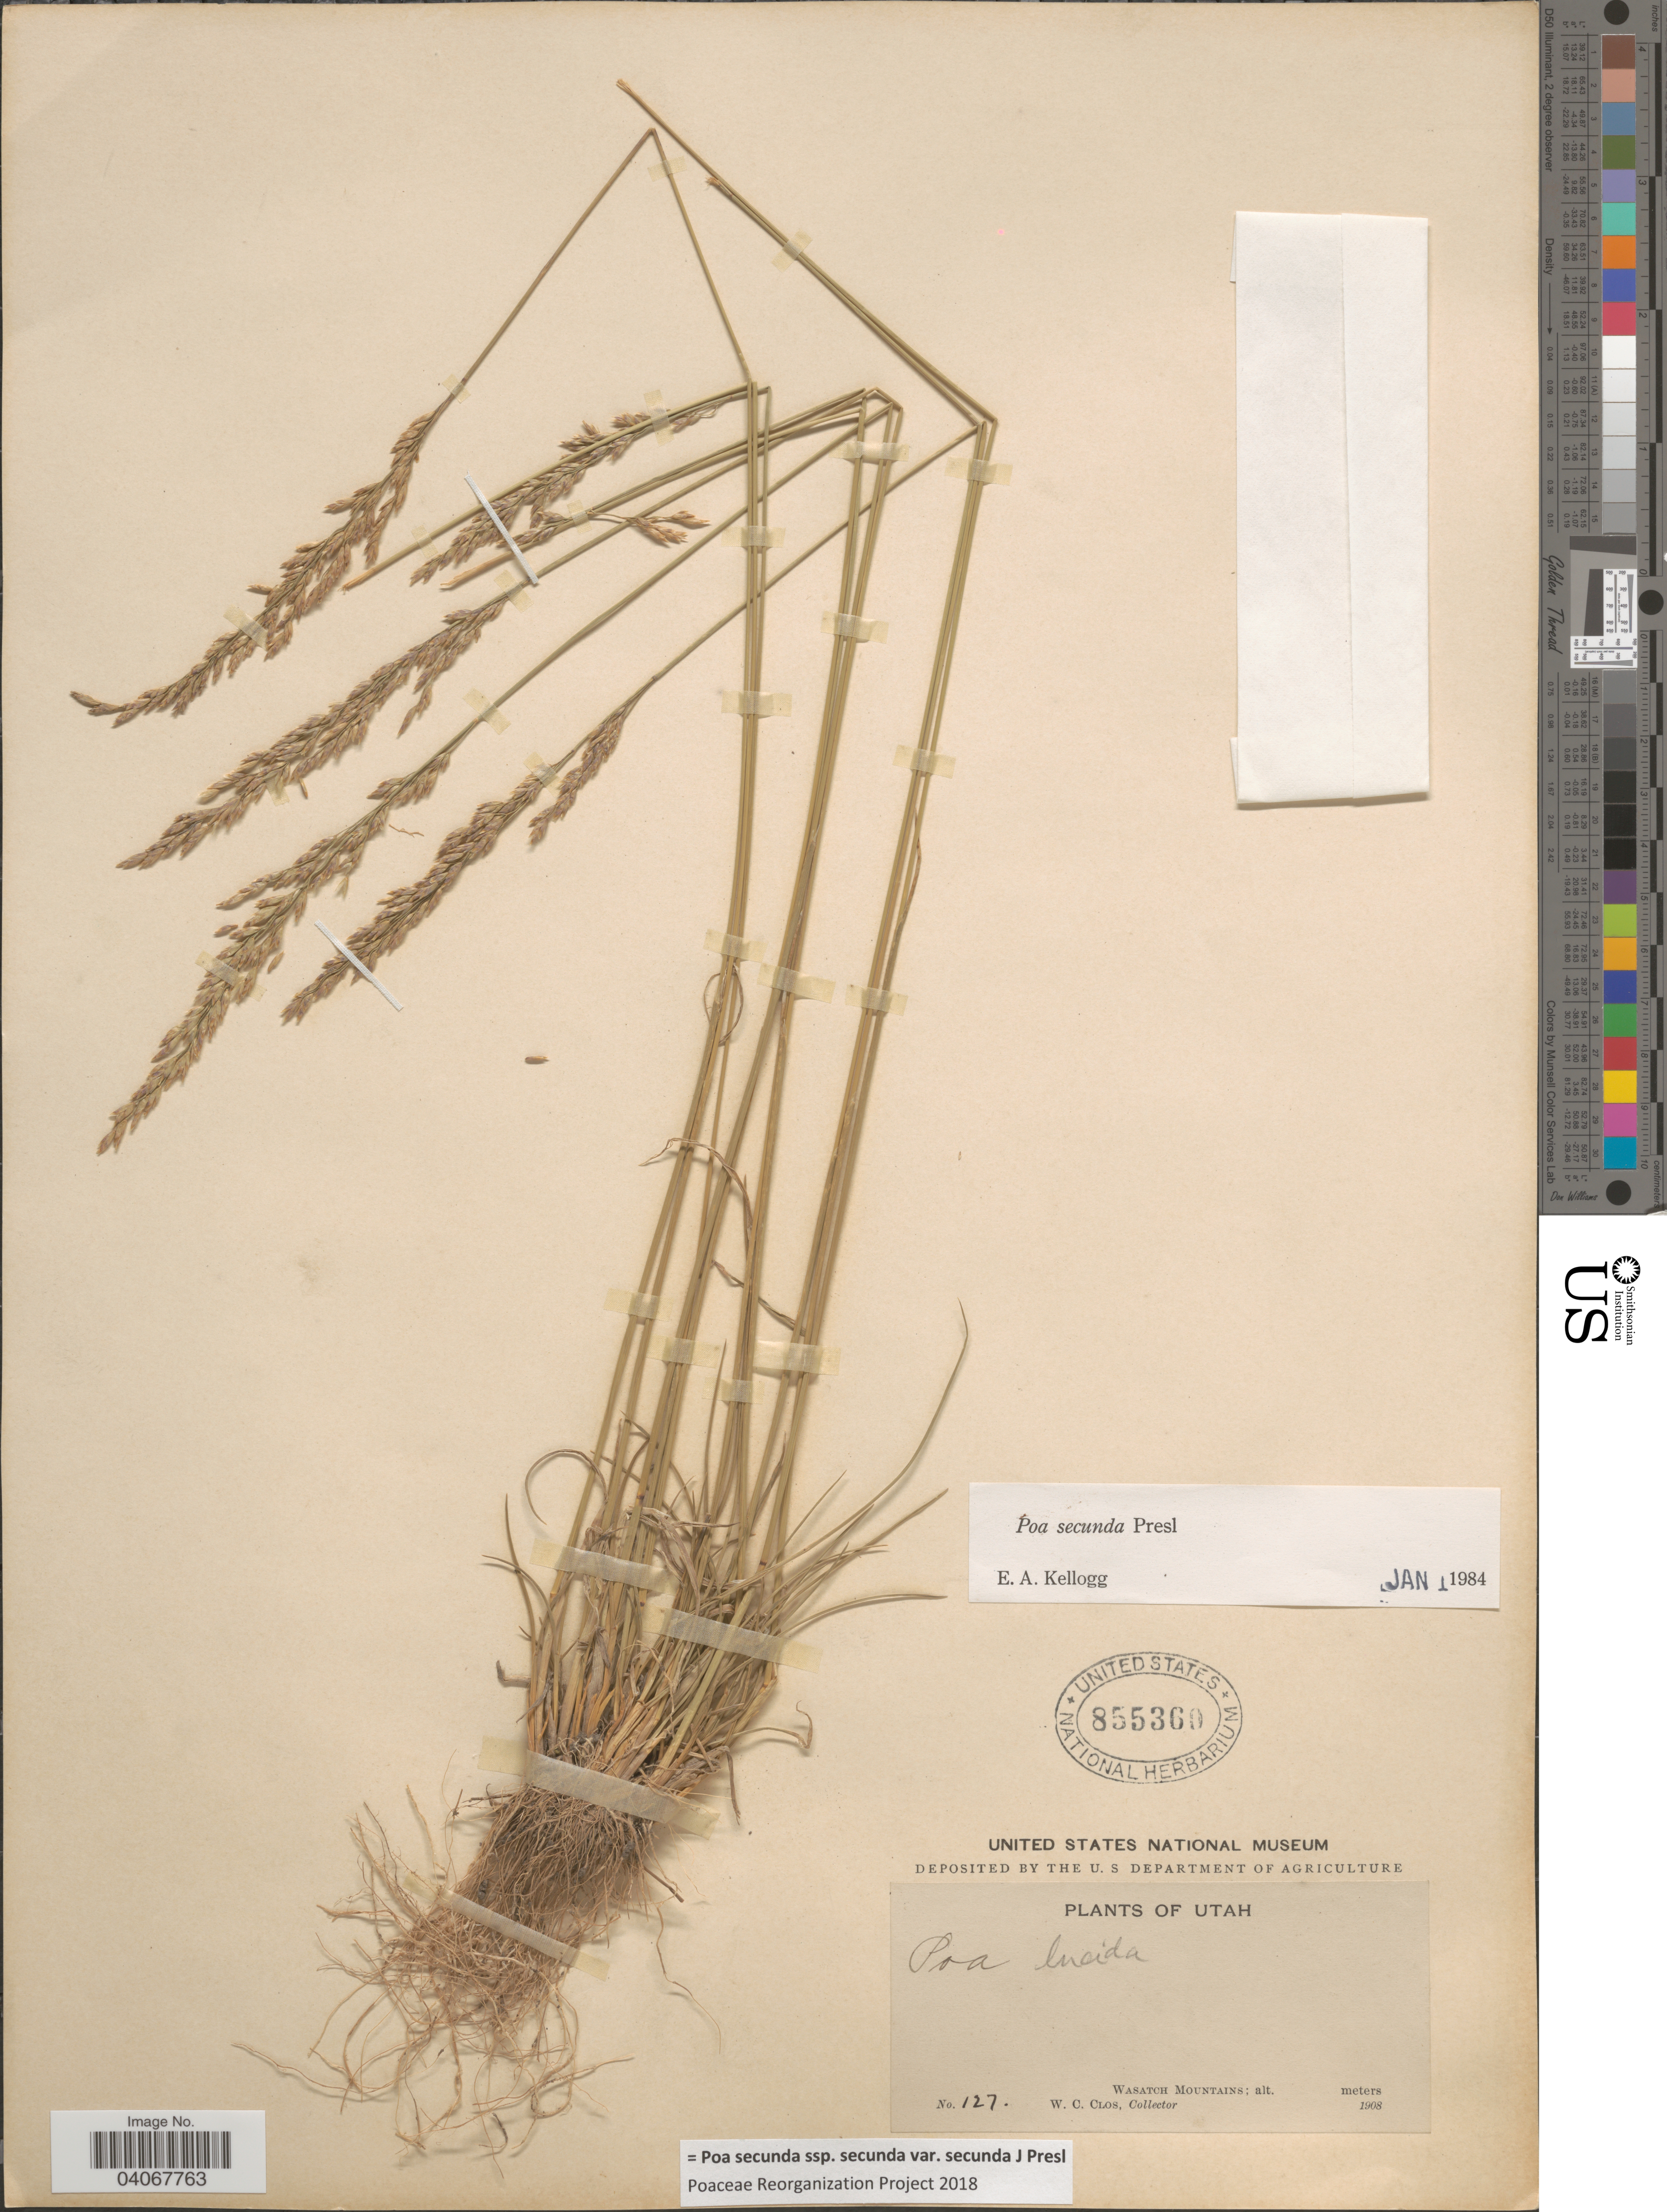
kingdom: Plantae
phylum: Tracheophyta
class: Liliopsida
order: Poales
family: Poaceae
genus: Poa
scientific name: Poa secunda subsp. secunda var. secunda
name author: J. Presl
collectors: W. C. Clos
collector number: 127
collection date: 1908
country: United States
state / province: Utah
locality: Wasatch Mountains.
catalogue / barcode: US 855360